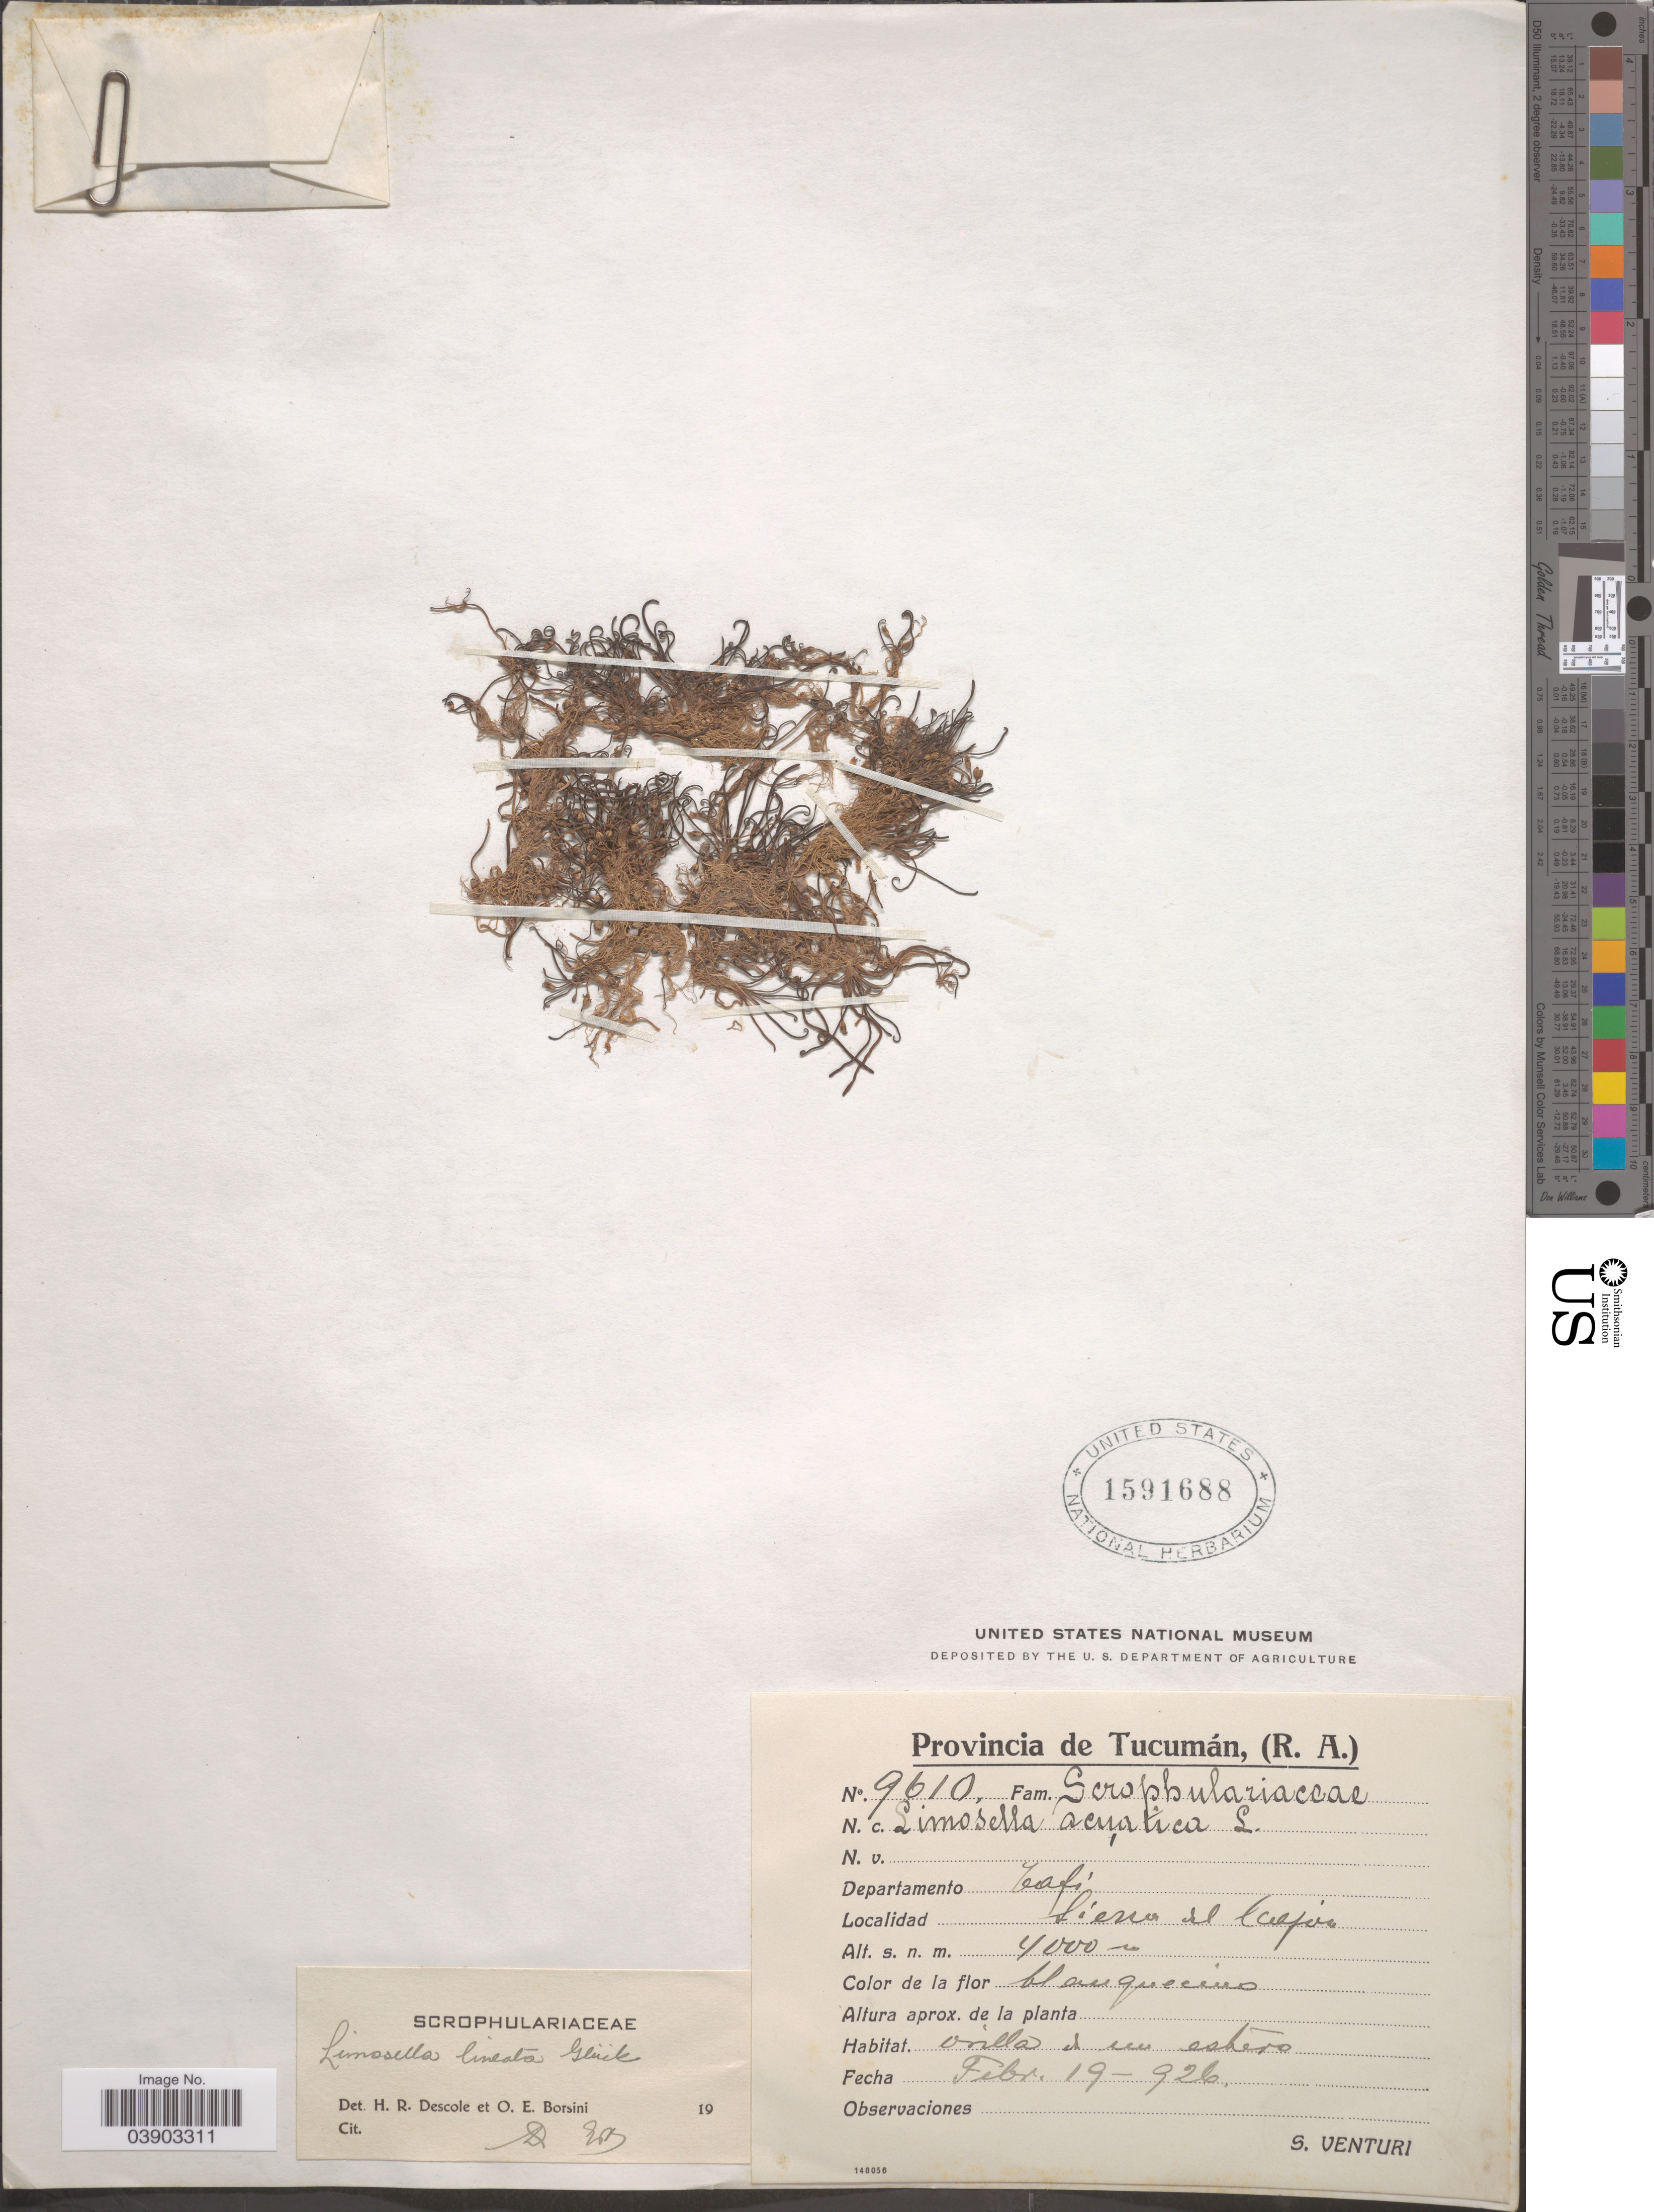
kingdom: Plantae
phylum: Tracheophyta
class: Magnoliopsida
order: Lamiales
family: Scrophulariaceae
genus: Limosella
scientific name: Limosella subulata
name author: E. Ives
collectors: S. Venturi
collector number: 9610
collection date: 1926-02-19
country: Argentina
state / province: Tucuman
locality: Departamento Tafi. Sierra del Cajon.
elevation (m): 4000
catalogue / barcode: US 1591688